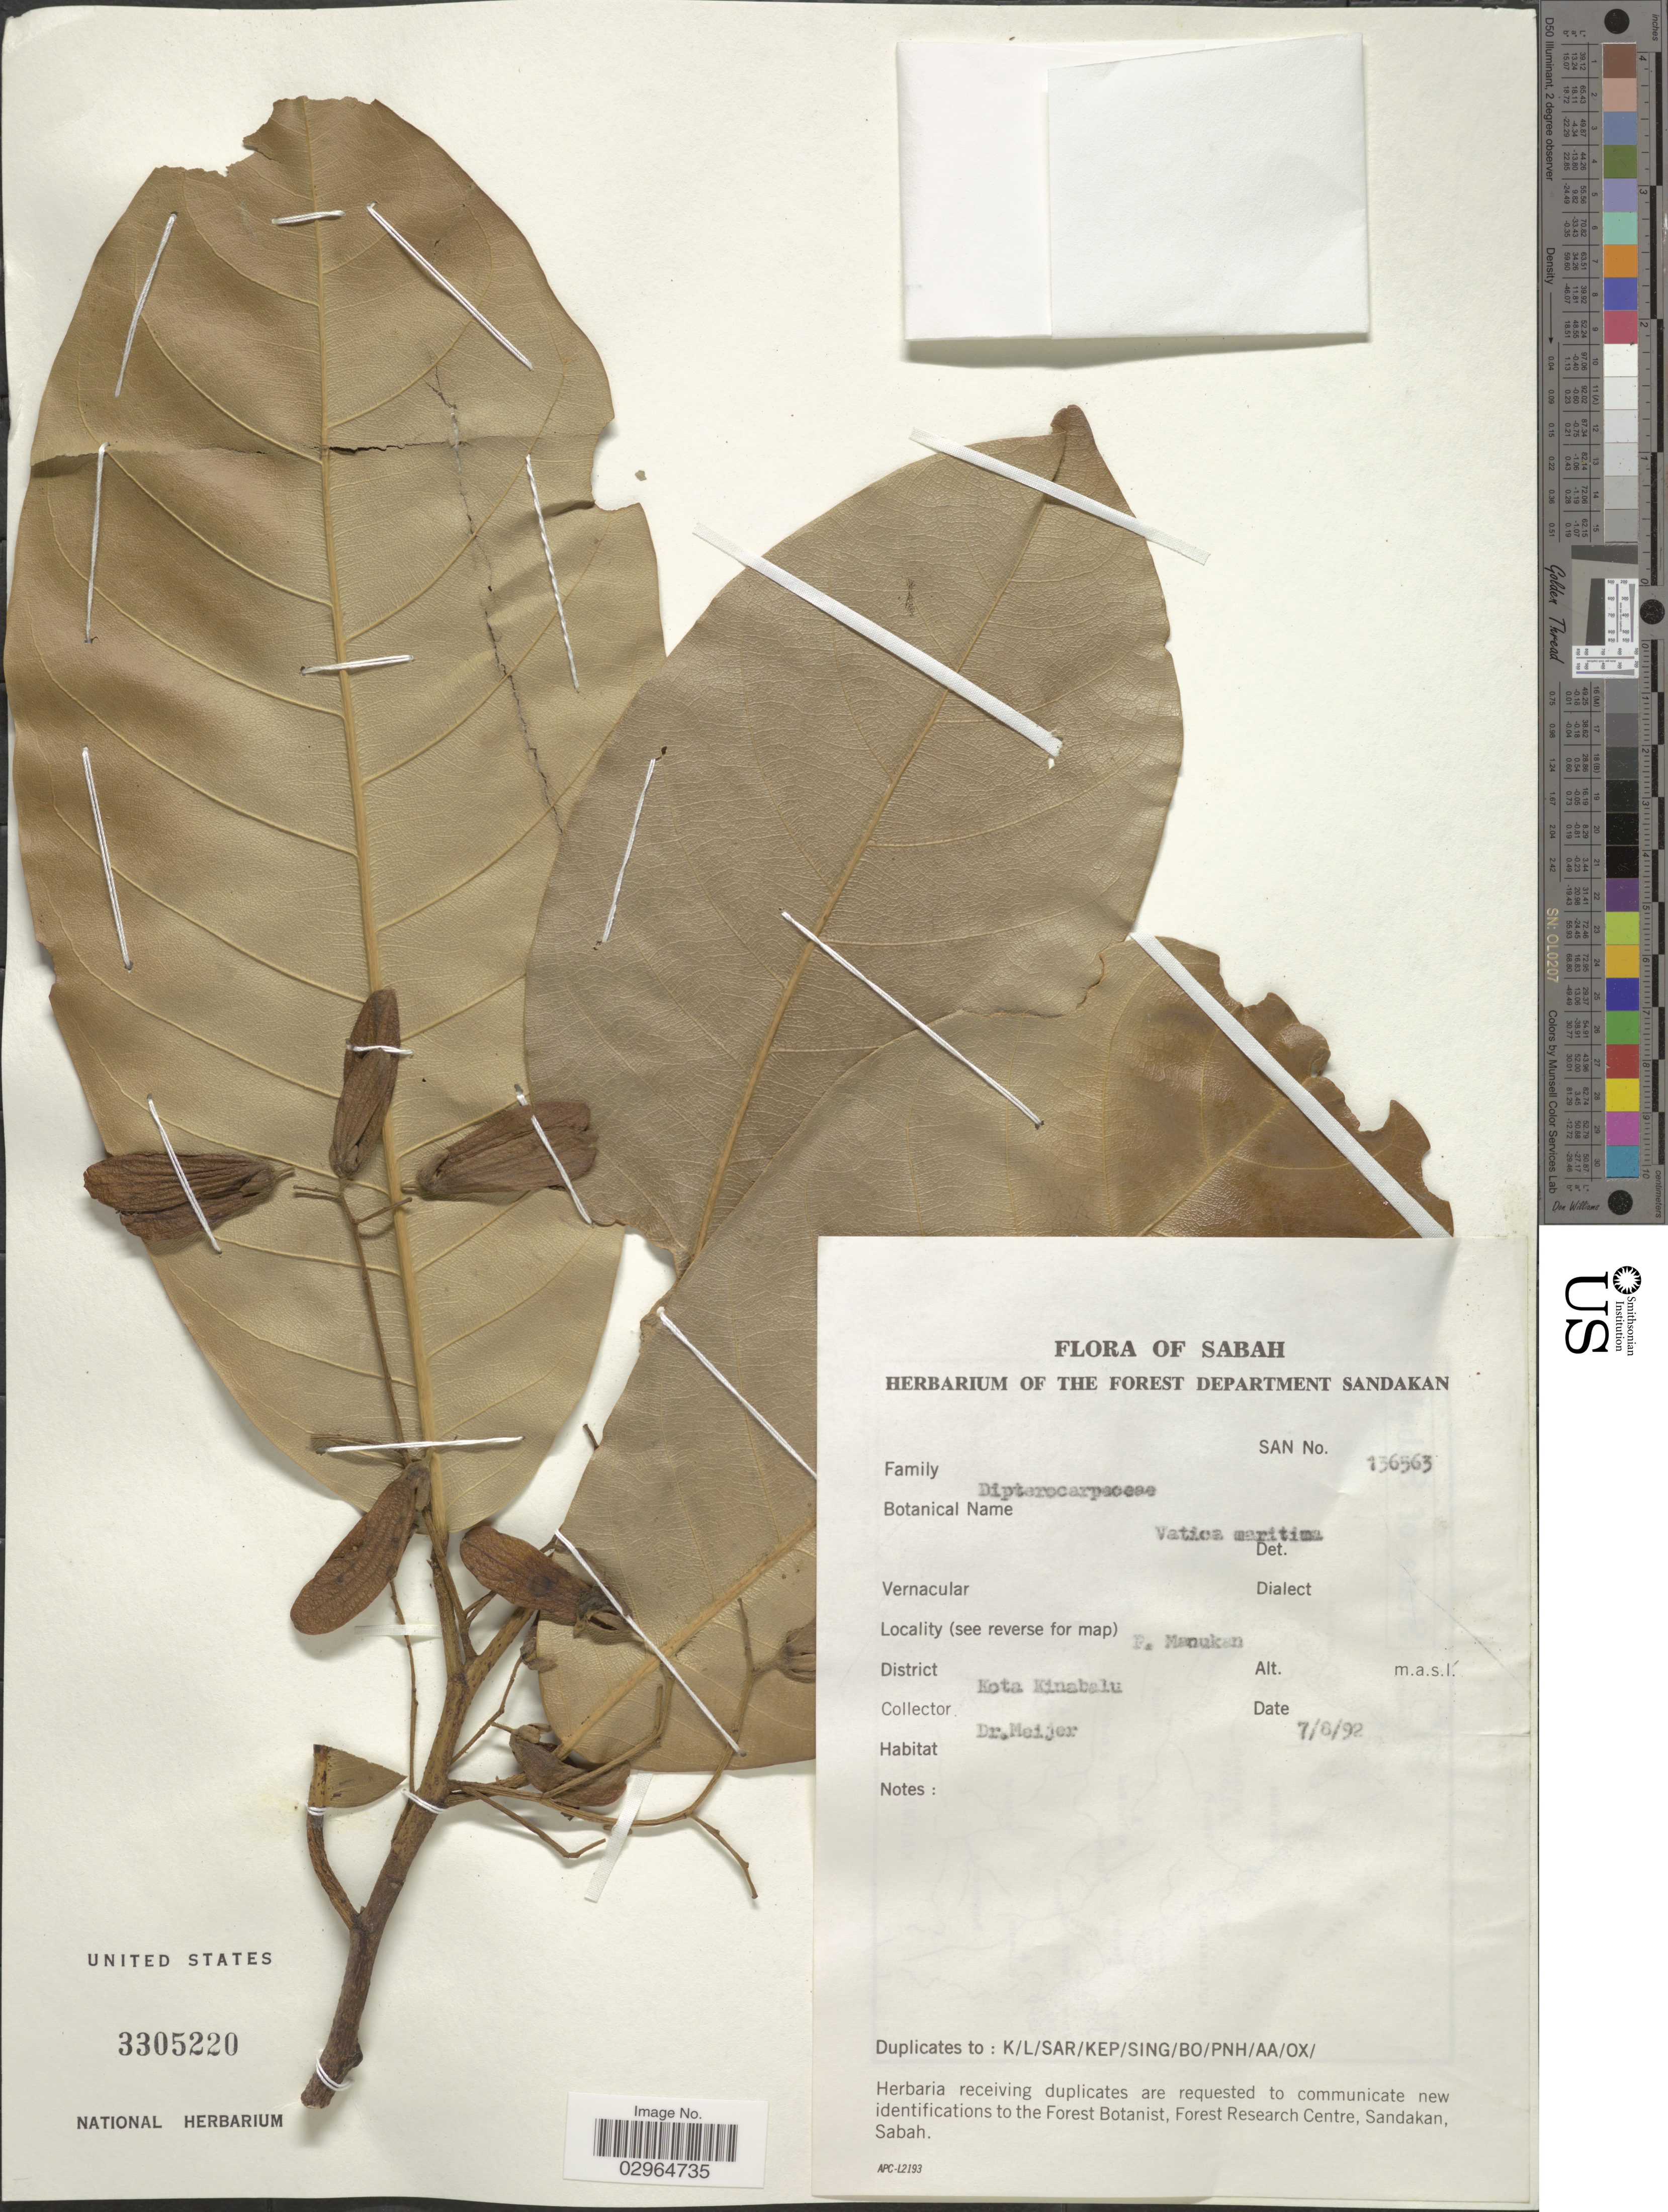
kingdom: Plantae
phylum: Tracheophyta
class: Magnoliopsida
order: Malvales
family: Dipterocarpaceae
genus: Vatica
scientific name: Vatica maritima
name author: Slooten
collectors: -- Meijer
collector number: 136563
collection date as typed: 7/8/92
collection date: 1992-08-07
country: Malaysia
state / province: Sabah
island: Borneo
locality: F. Manukan. District Kota Kinabalu.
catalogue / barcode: US 3305220